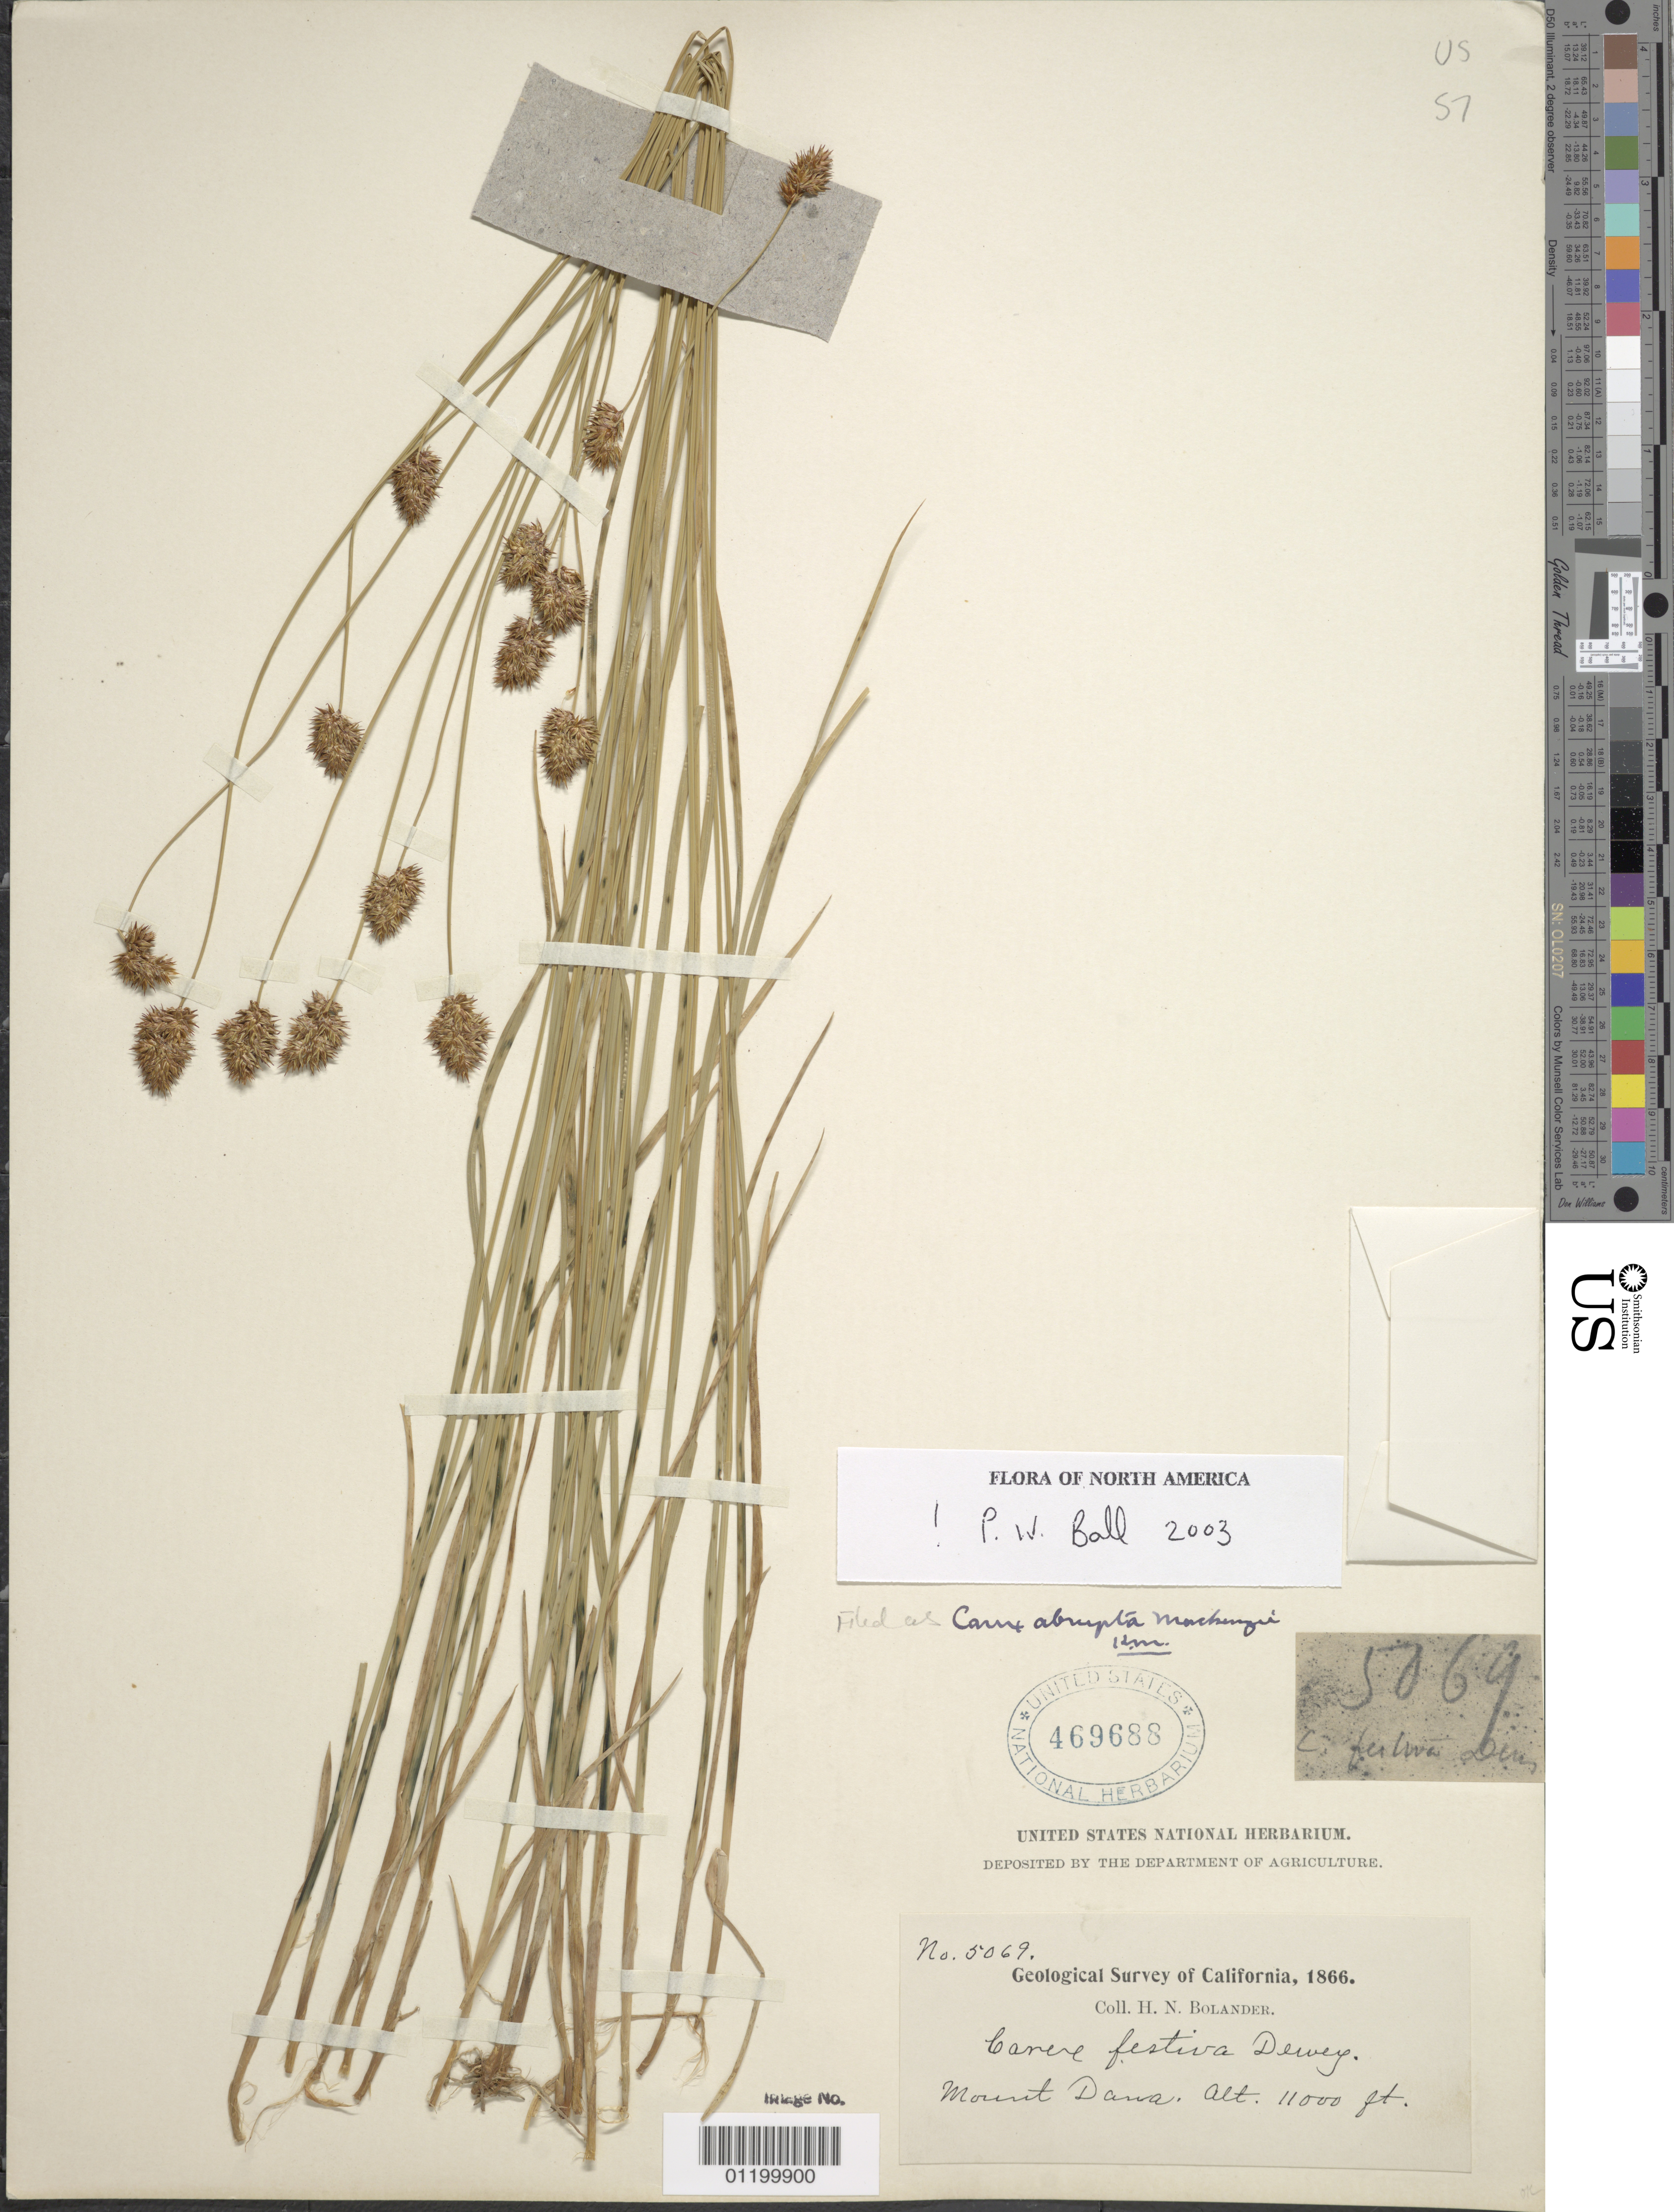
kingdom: Plantae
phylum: Tracheophyta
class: Liliopsida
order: Poales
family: Cyperaceae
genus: Carex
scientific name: Carex abrupta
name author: Mack.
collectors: H. Bolander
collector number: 5069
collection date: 1866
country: United States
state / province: California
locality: Mount Dana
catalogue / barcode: US 469688